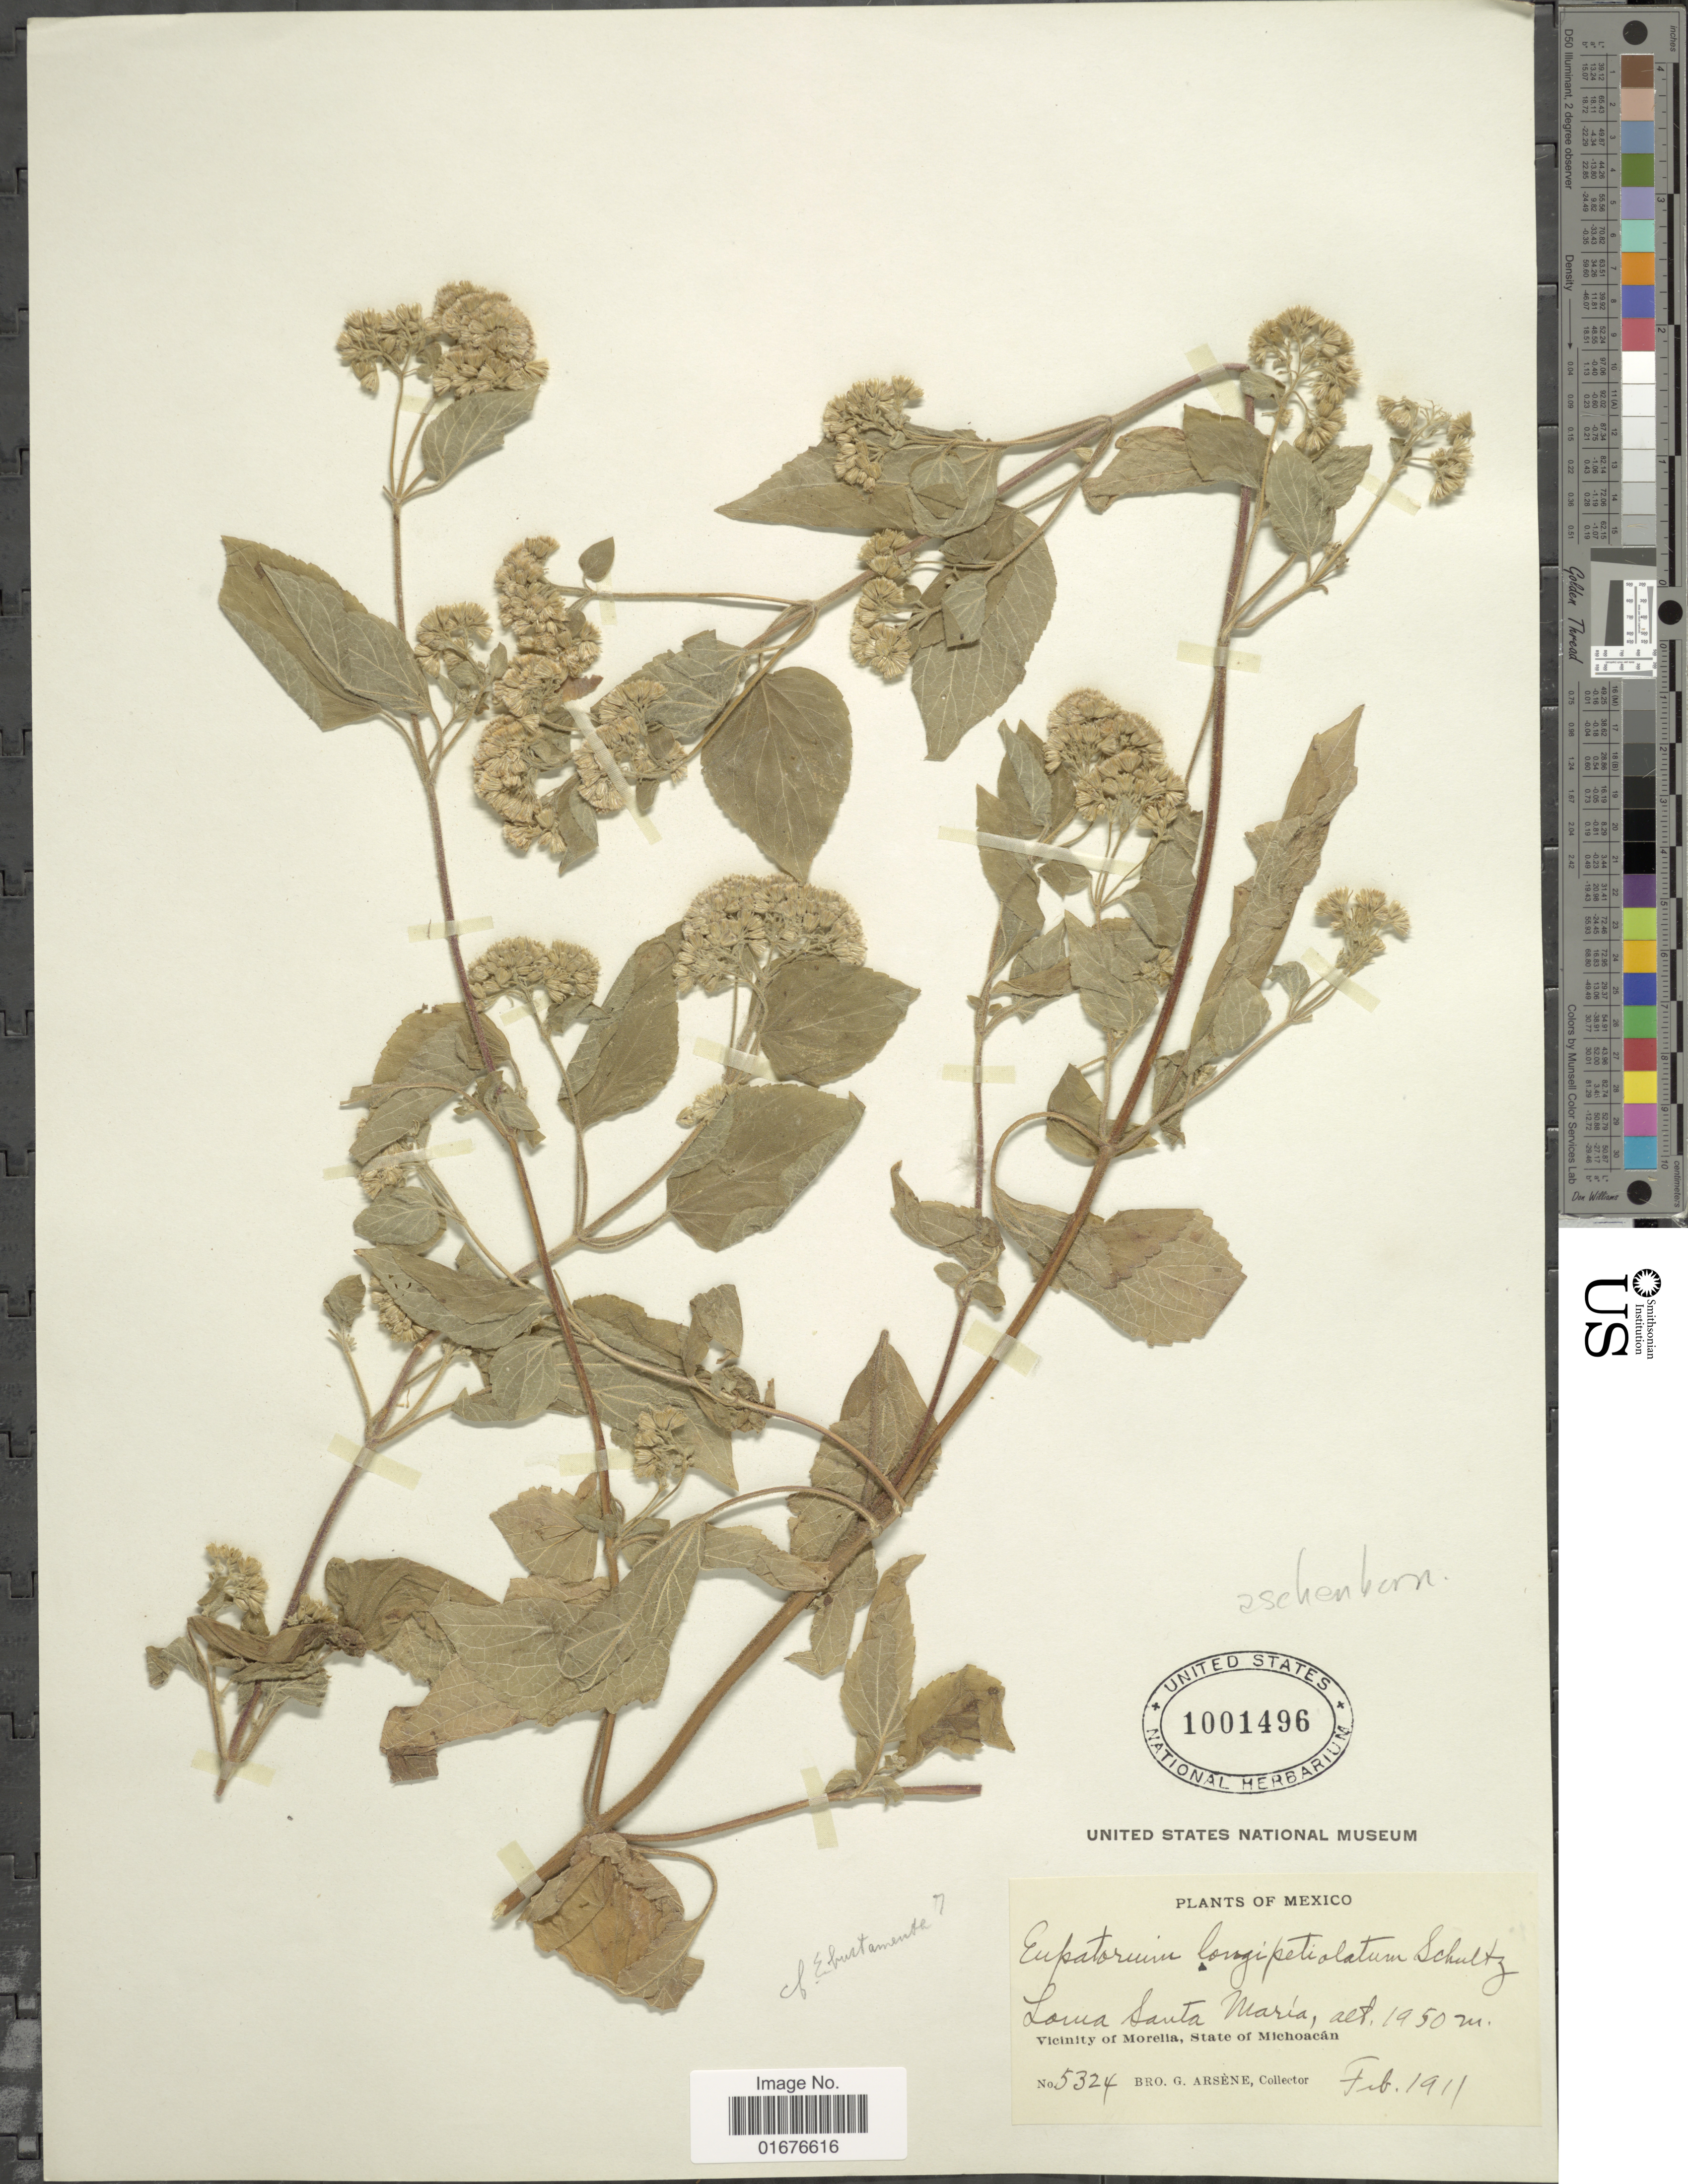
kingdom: Plantae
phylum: Tracheophyta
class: Magnoliopsida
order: Asterales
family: Asteraceae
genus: Ageratina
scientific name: Ageratina pichinchensis var. bustamenta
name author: (DC.) R.M. King & H. Rob.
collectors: Bro. G. Arsène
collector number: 5324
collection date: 1911-02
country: Mexico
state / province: Michoacán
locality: Loma Santa María, Vicinity of Morelia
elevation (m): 1950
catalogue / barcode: US 1001496